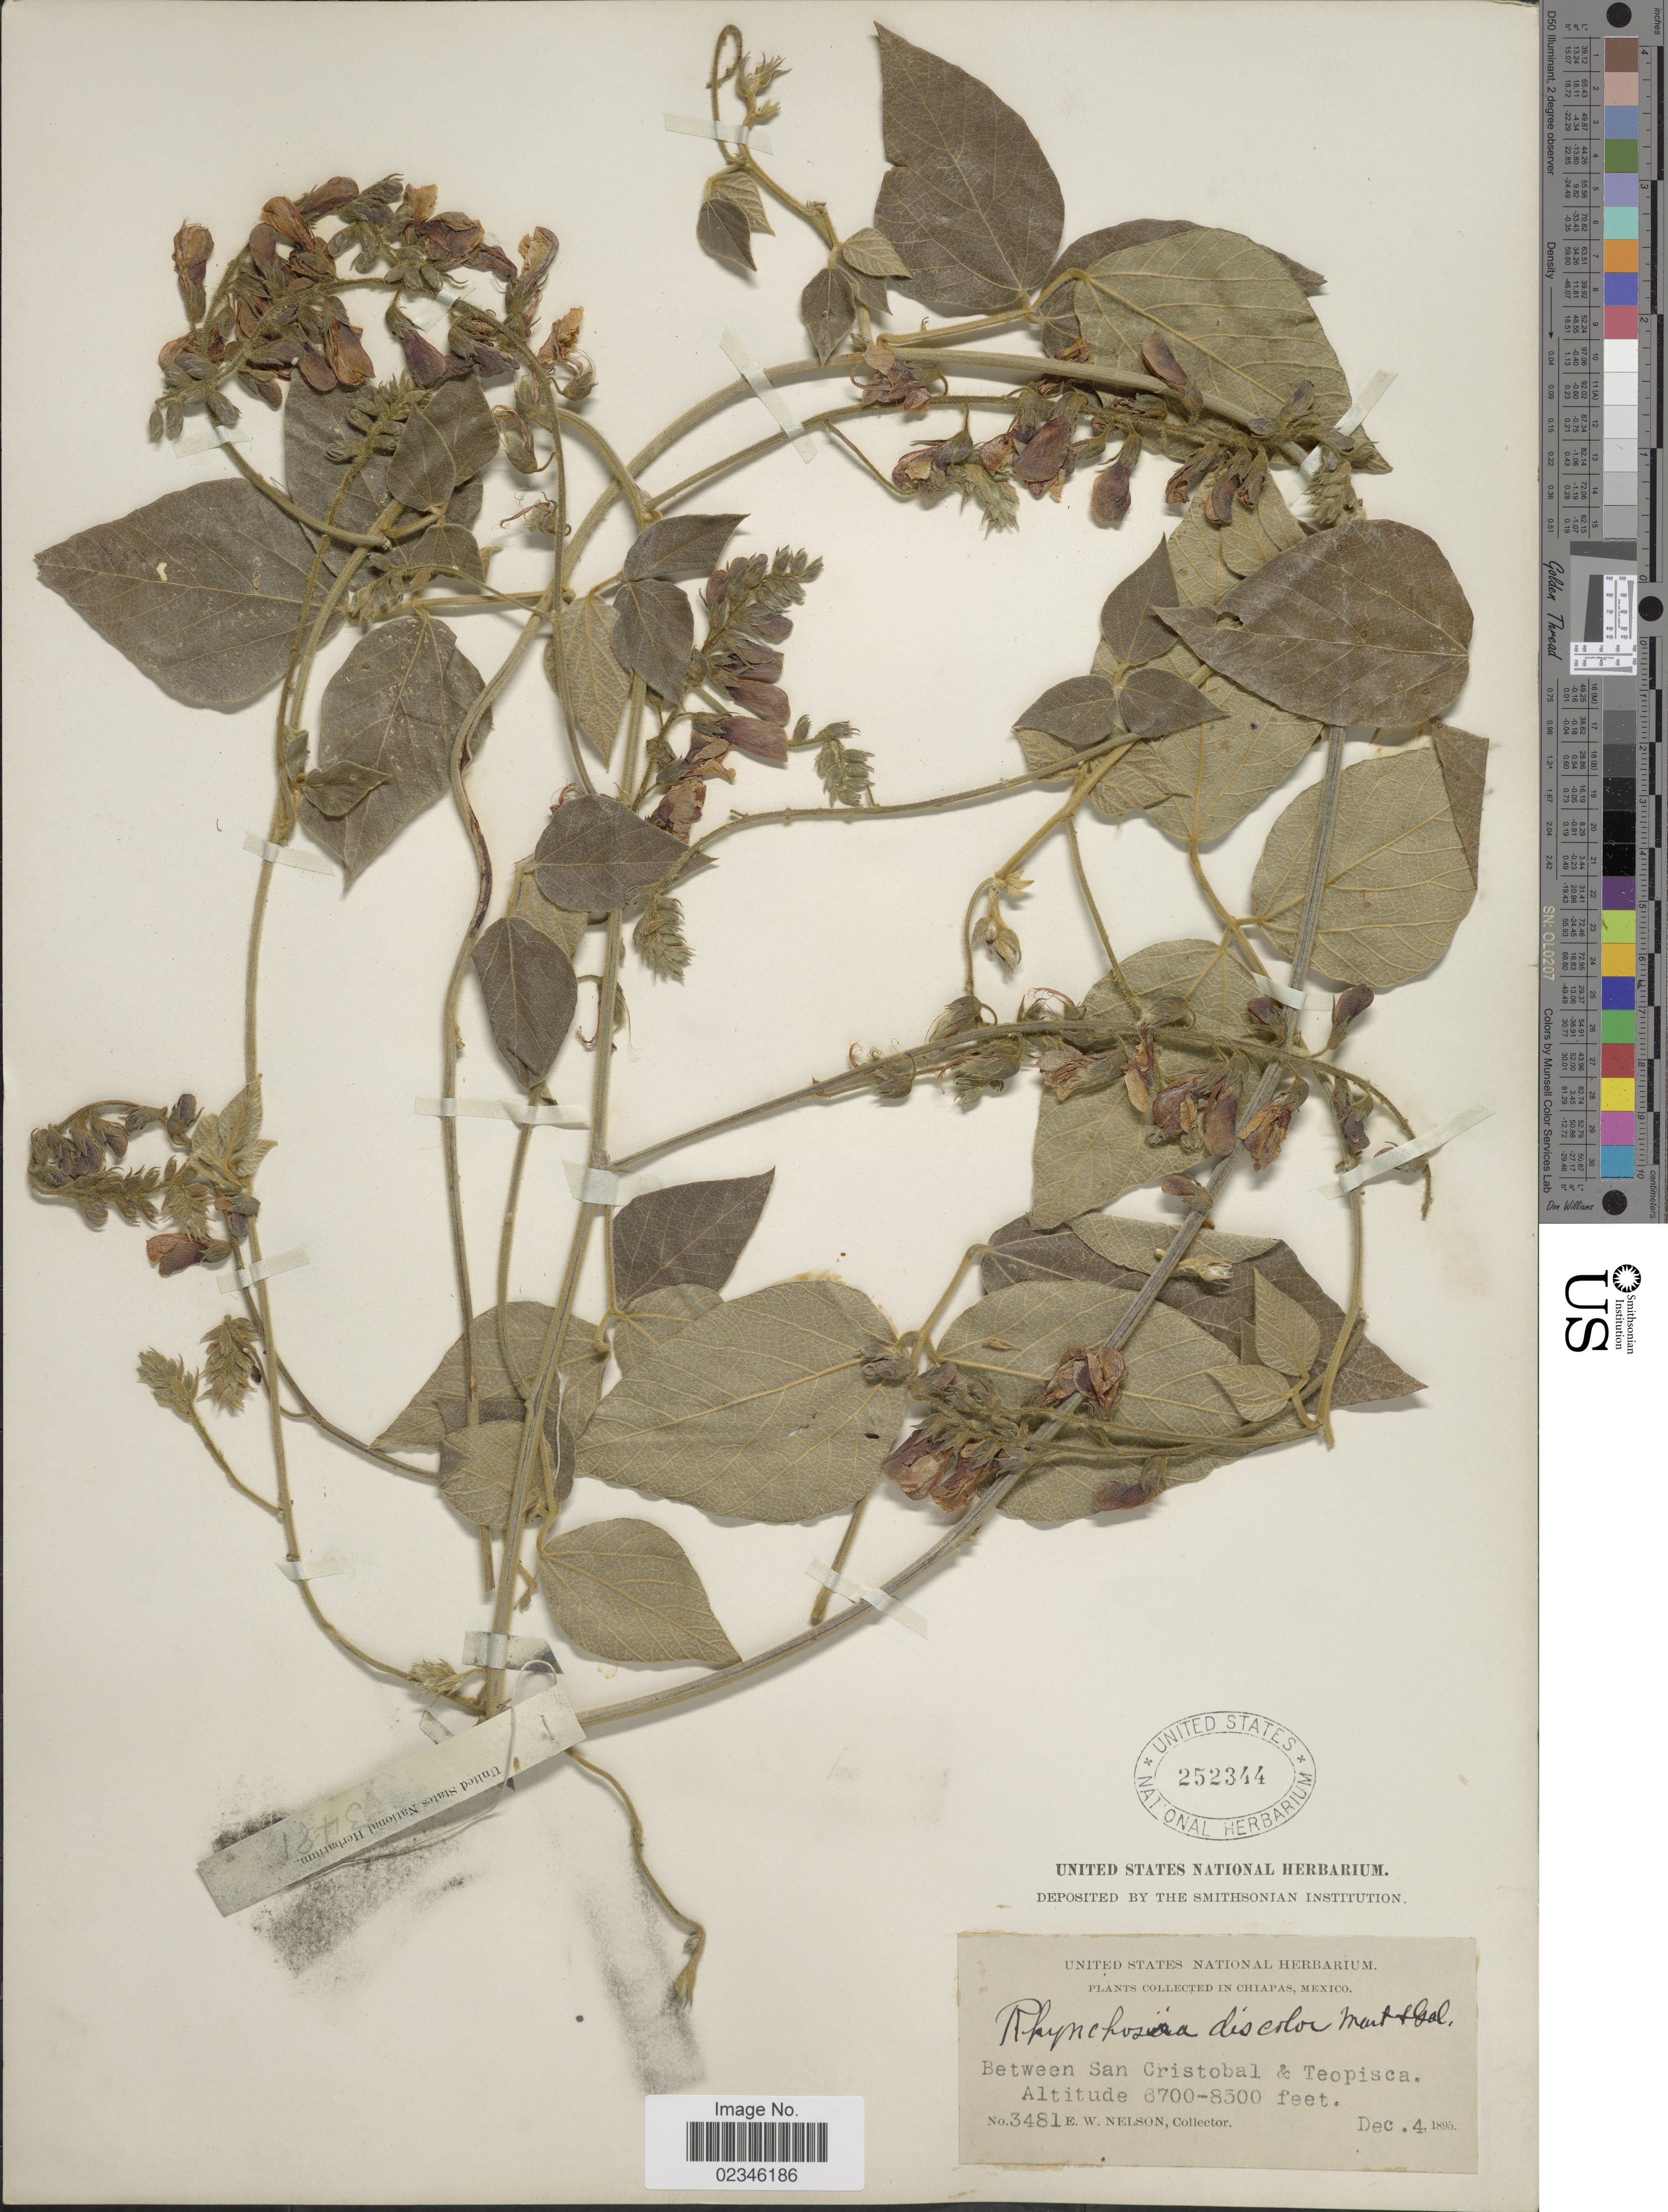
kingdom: Plantae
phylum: Tracheophyta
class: Magnoliopsida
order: Fabales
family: Fabaceae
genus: Rhynchosia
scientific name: Rhynchosia discolor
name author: M. Martens & Galeotti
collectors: E. W. Nelson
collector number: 3481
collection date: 1895-12-04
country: Mexico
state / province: Chiapas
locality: Between San Cristobal & Teopisca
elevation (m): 2042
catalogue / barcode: US 252344